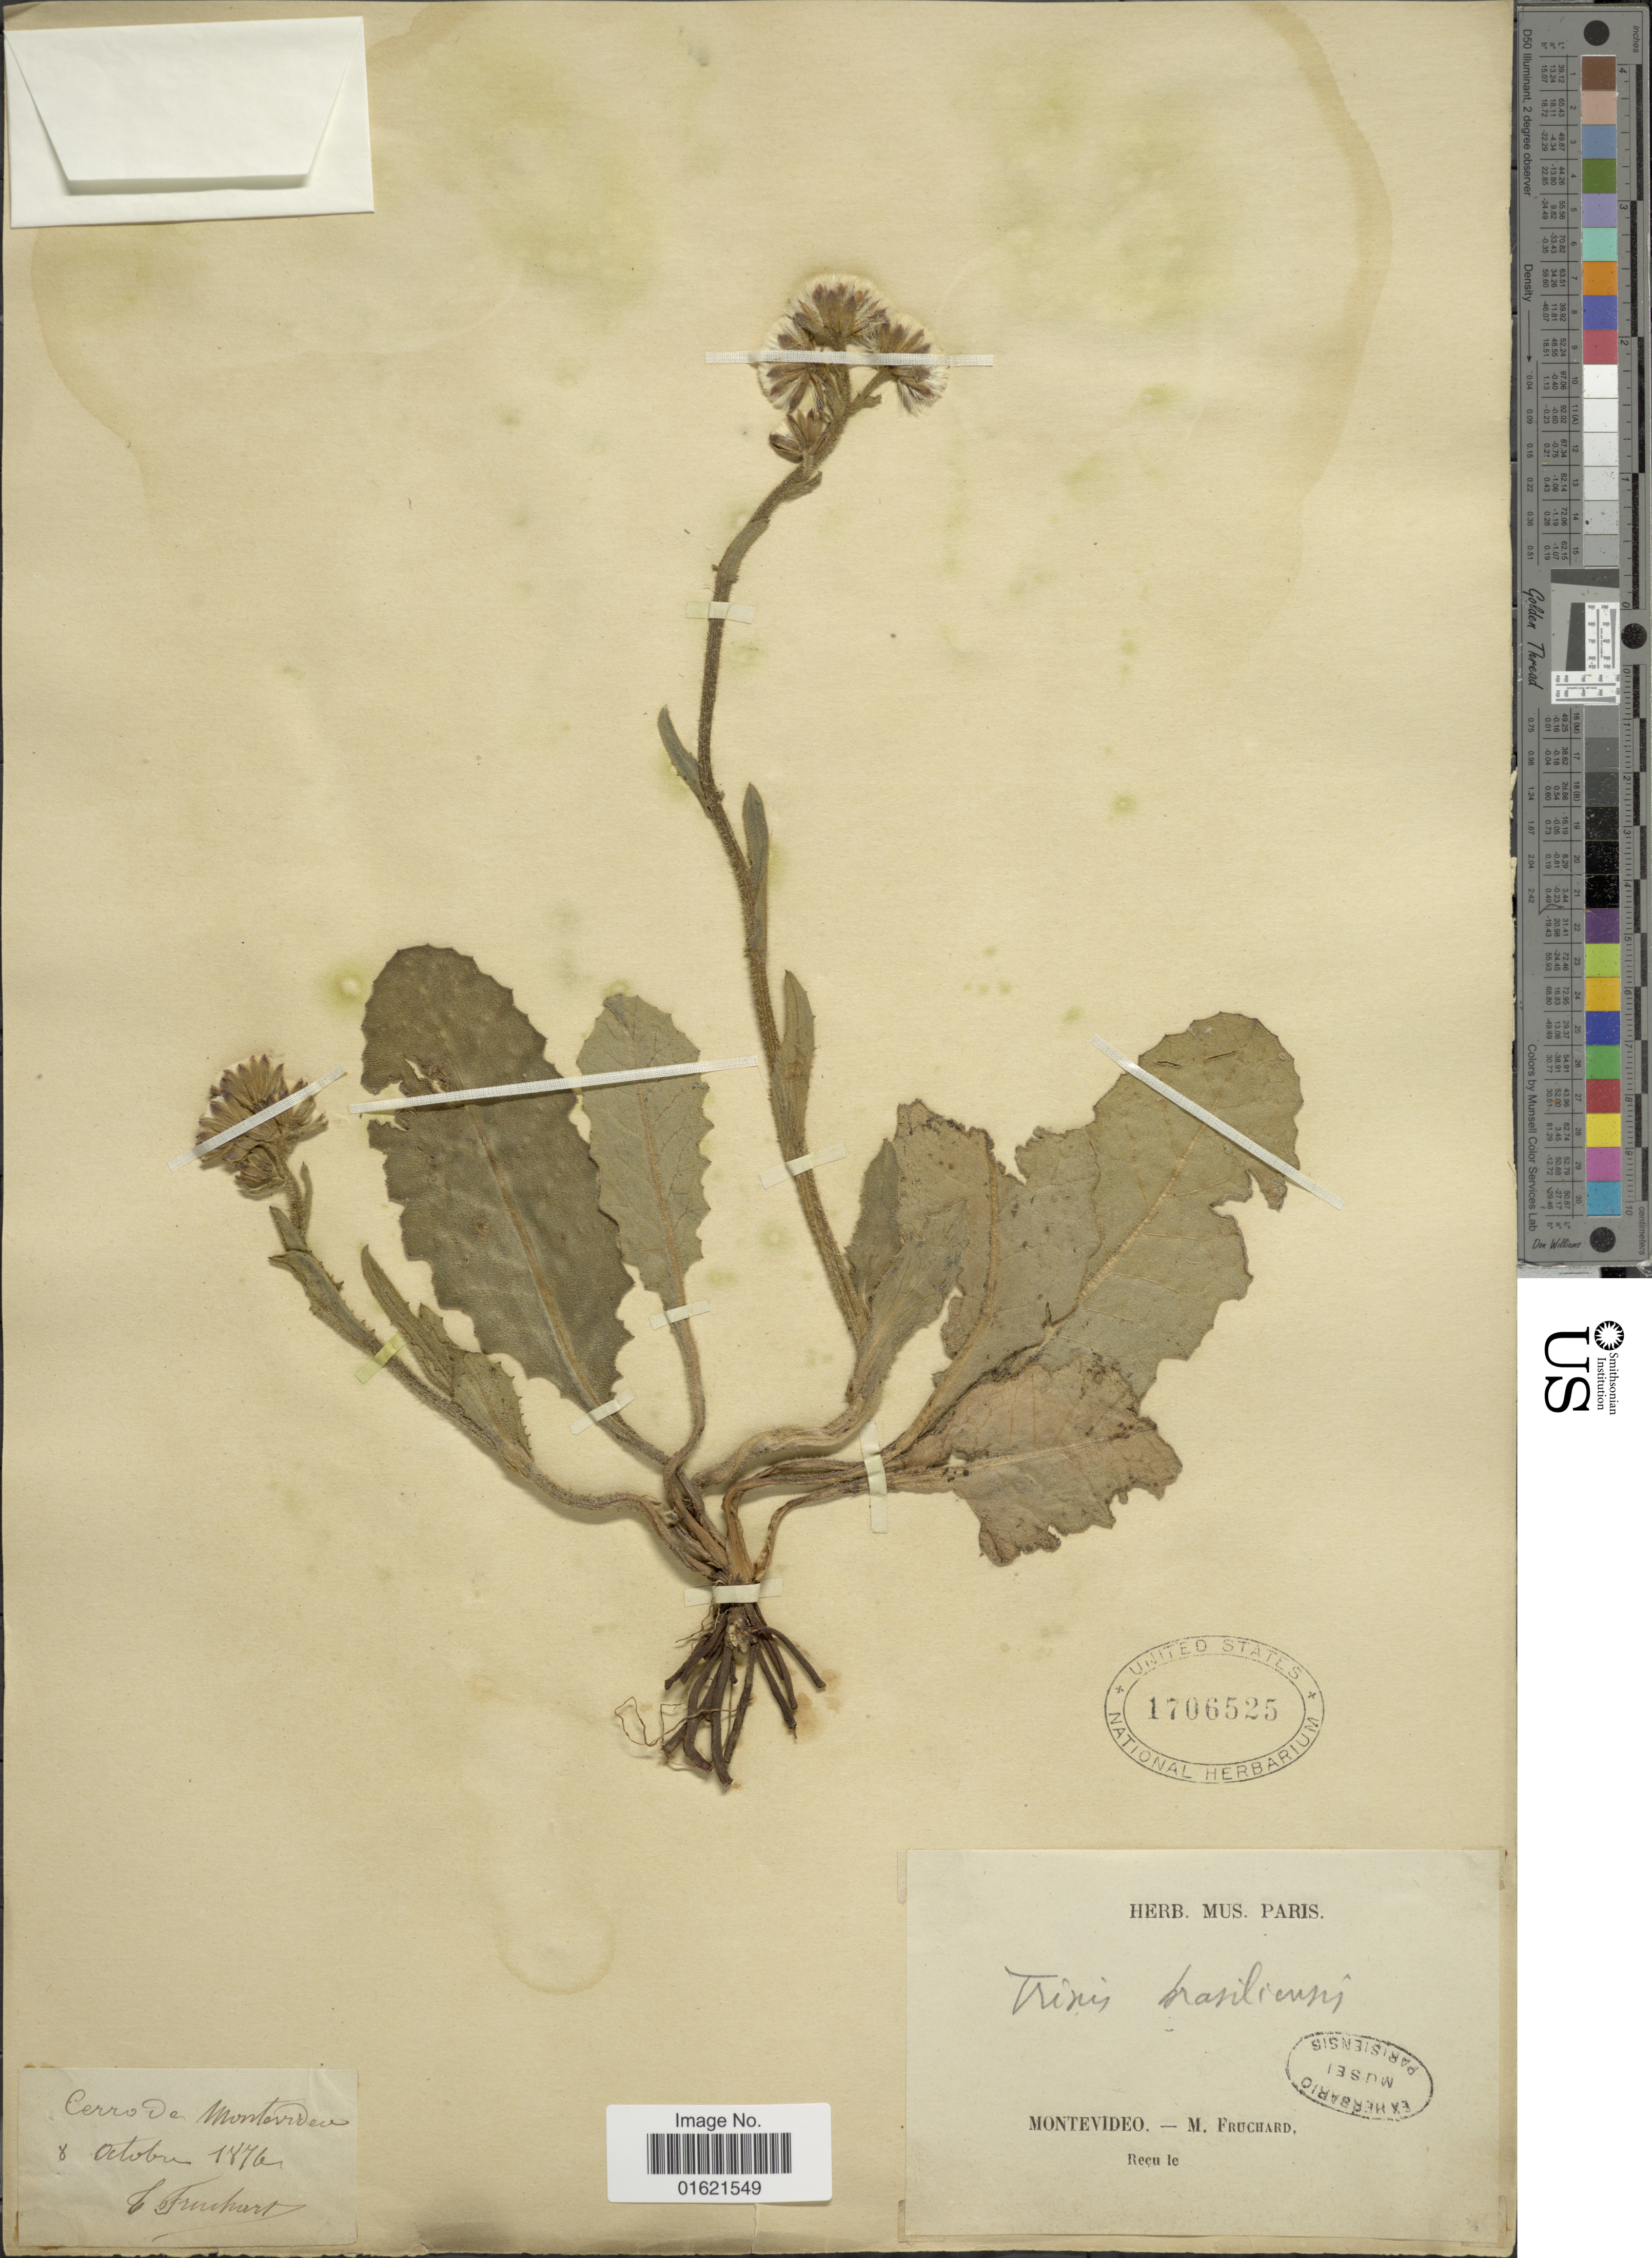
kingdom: Plantae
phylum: Tracheophyta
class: Magnoliopsida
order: Asterales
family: Asteraceae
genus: Holocheilus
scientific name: Holocheilus brasiliensis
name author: (L.) Cabrera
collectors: M. Fruchard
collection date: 1876-10-08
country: Uruguay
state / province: Montevideo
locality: Cerro De Montevideo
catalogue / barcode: US 1706525